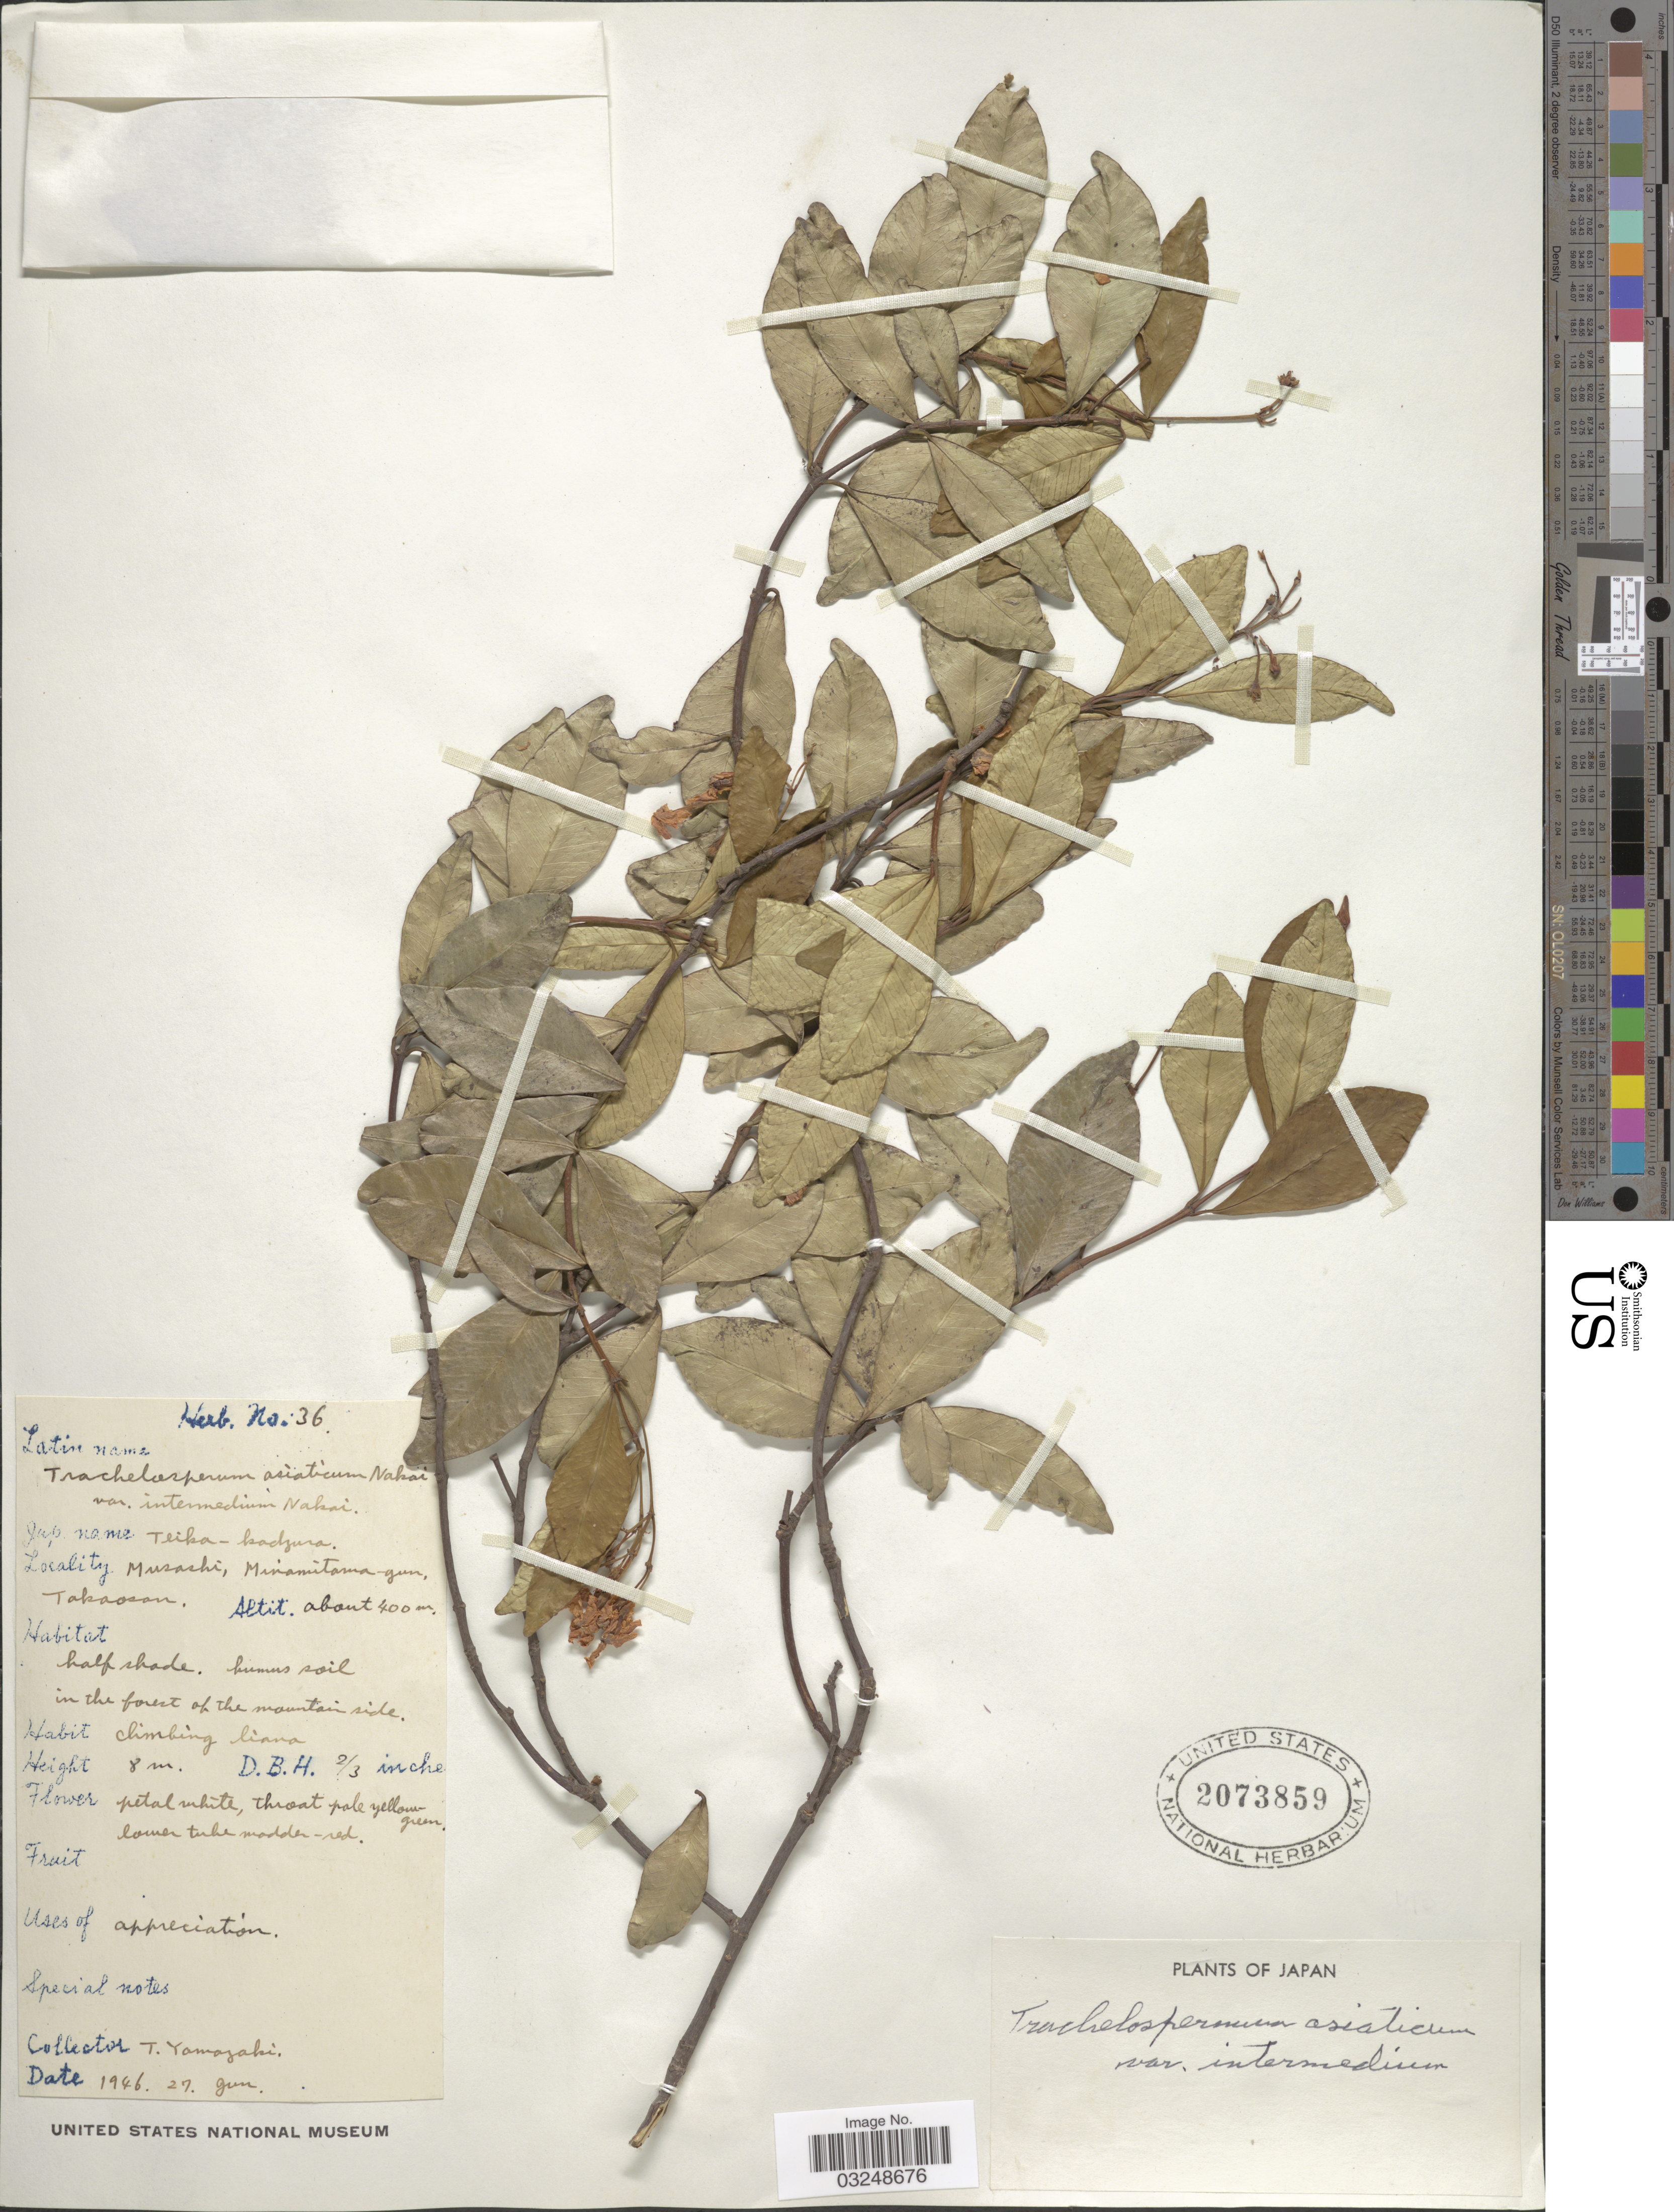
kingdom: Plantae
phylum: Tracheophyta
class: Magnoliopsida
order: Gentianales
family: Apocynaceae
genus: Trachelospermum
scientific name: Trachelospermum asiaticum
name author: (Siebold & Zucc.) Nakai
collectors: T. Yamazaki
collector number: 36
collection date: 1946-06-27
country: Japan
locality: Musashi, Miramitama- gun, Takaosan.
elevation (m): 400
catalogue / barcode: US 2073859